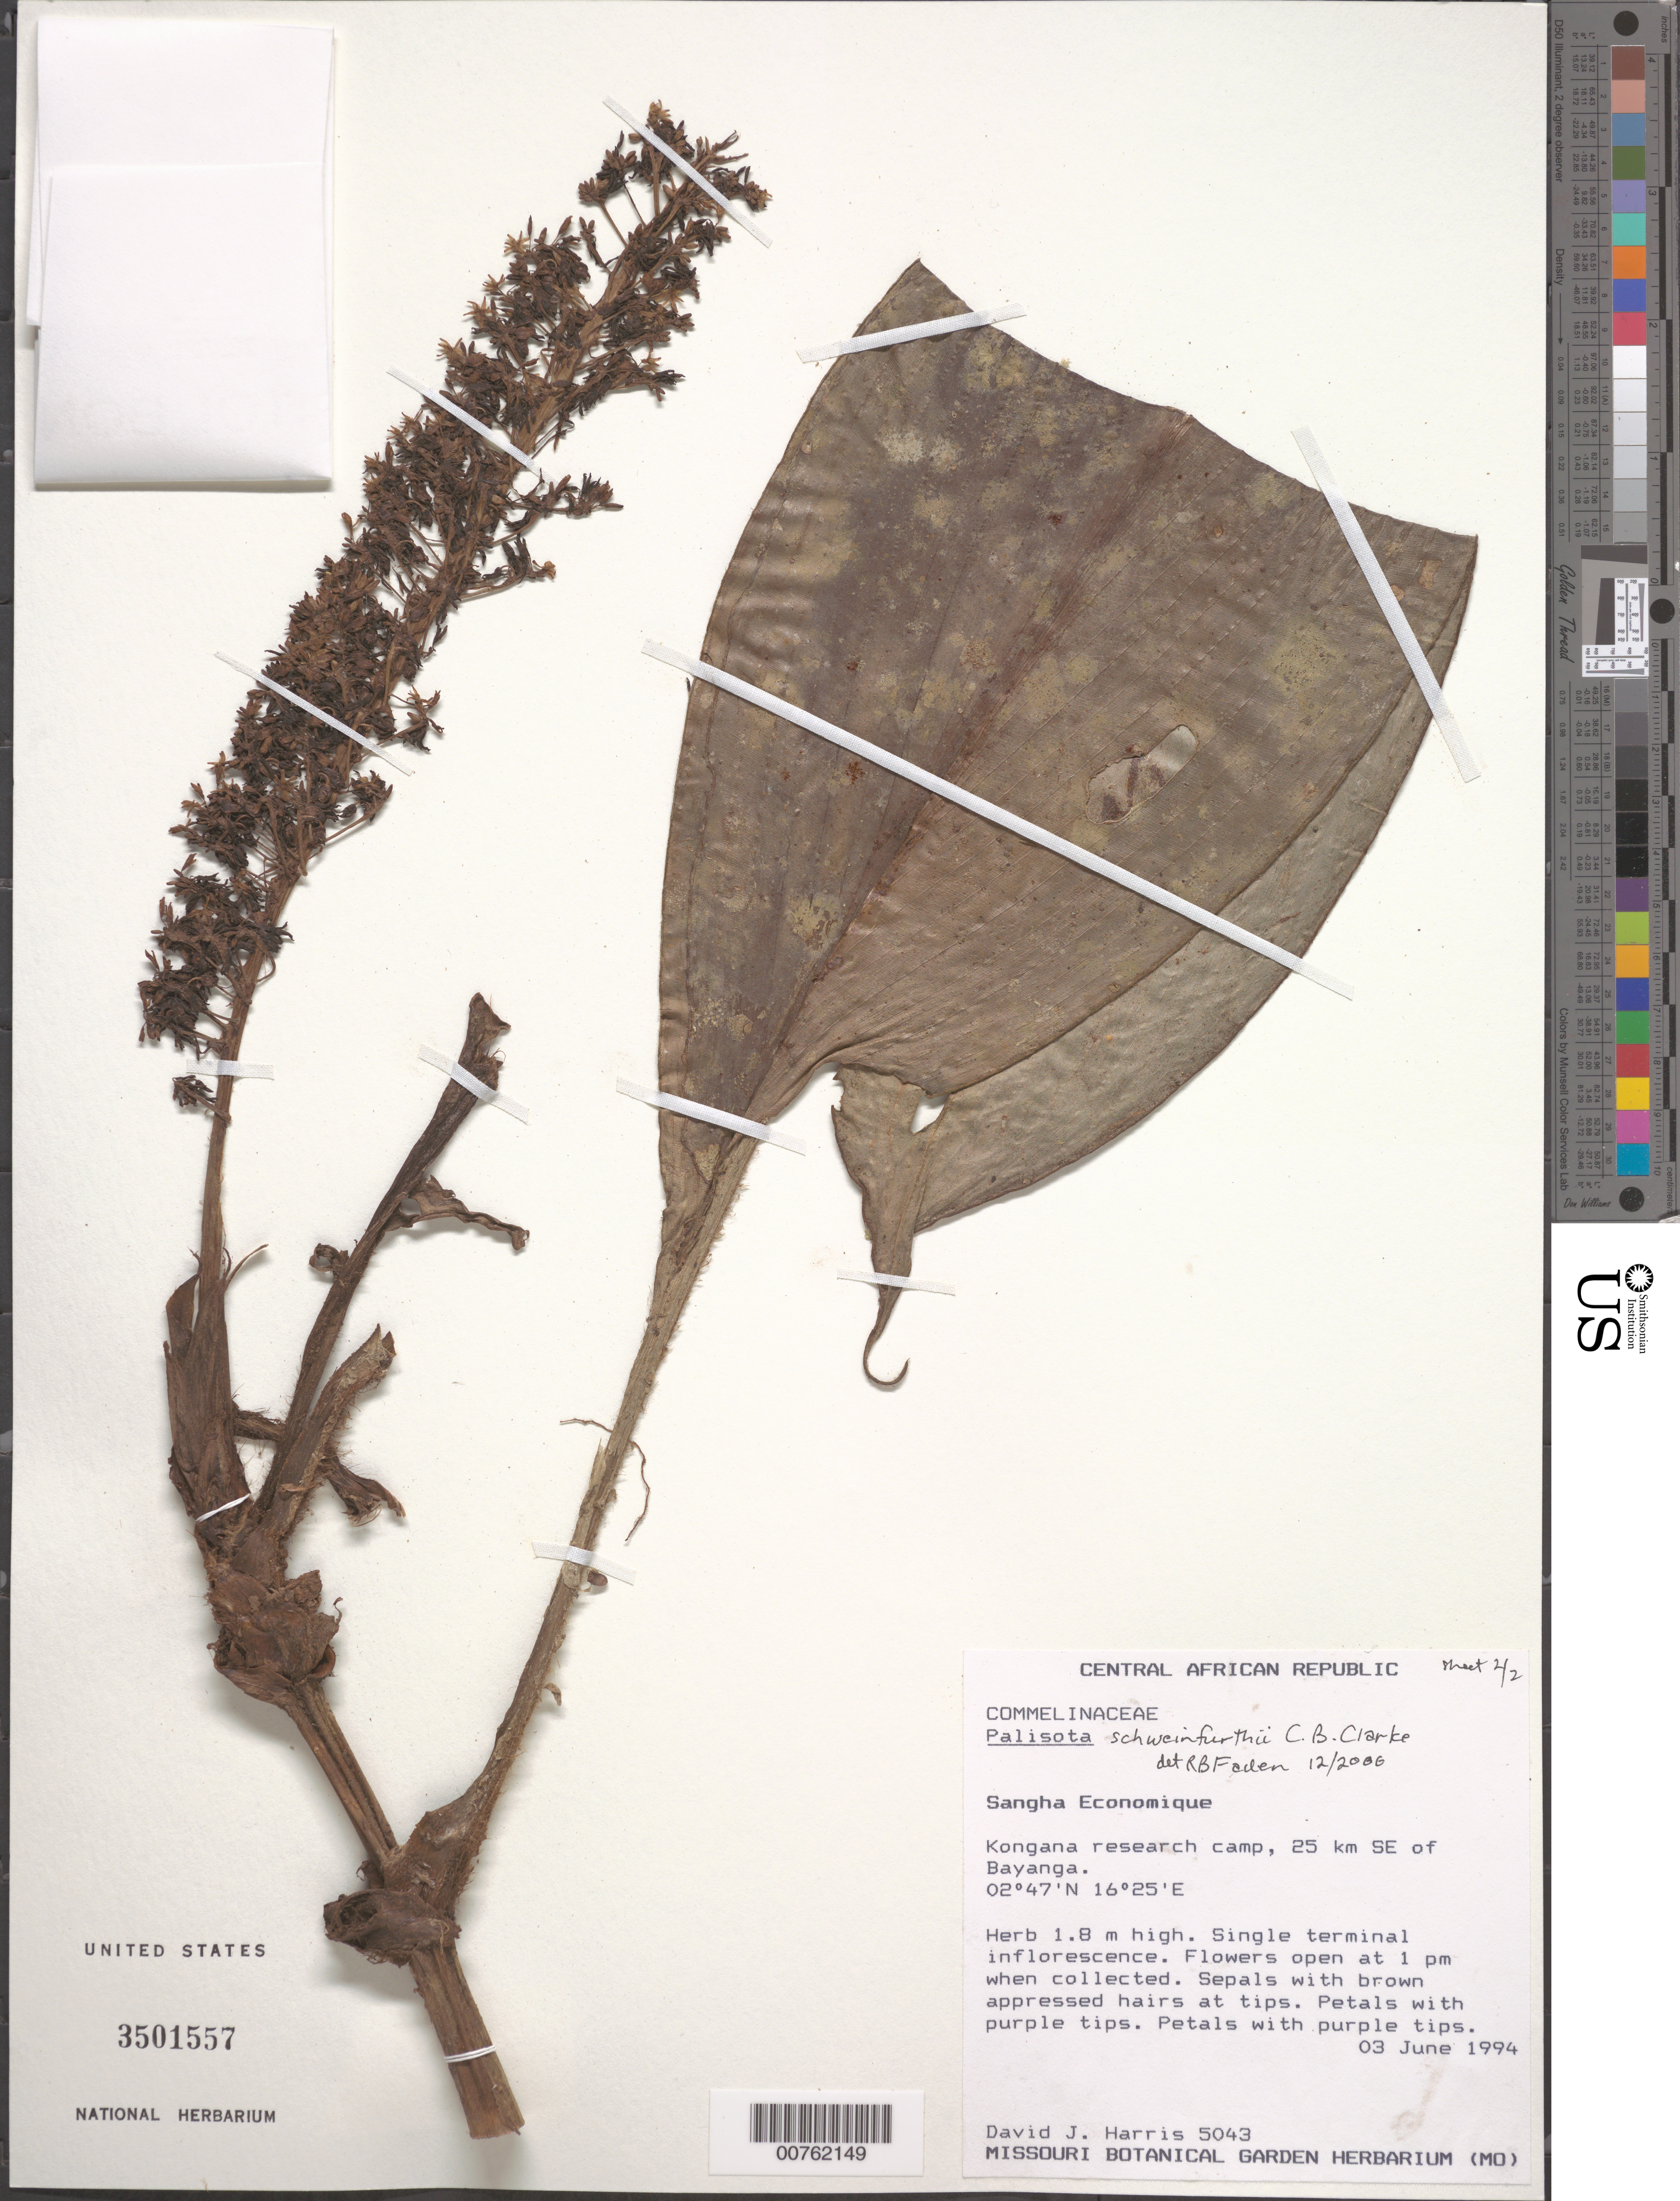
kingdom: Plantae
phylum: Tracheophyta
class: Liliopsida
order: Commelinales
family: Commelinaceae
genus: Palisota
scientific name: Palisota schweinfurthii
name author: C.B. Clarke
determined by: Faden, Robert B., (US), Smithsonian Institution - National Museum of Natural History (UNITED STATES)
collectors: D. J. Harris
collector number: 5043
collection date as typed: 03 Jun 1994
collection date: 1994-06-03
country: Central African Republic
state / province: Sangha-Mbaere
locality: Kongana research camp, 25 km SE of Bayanga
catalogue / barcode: US 3501557